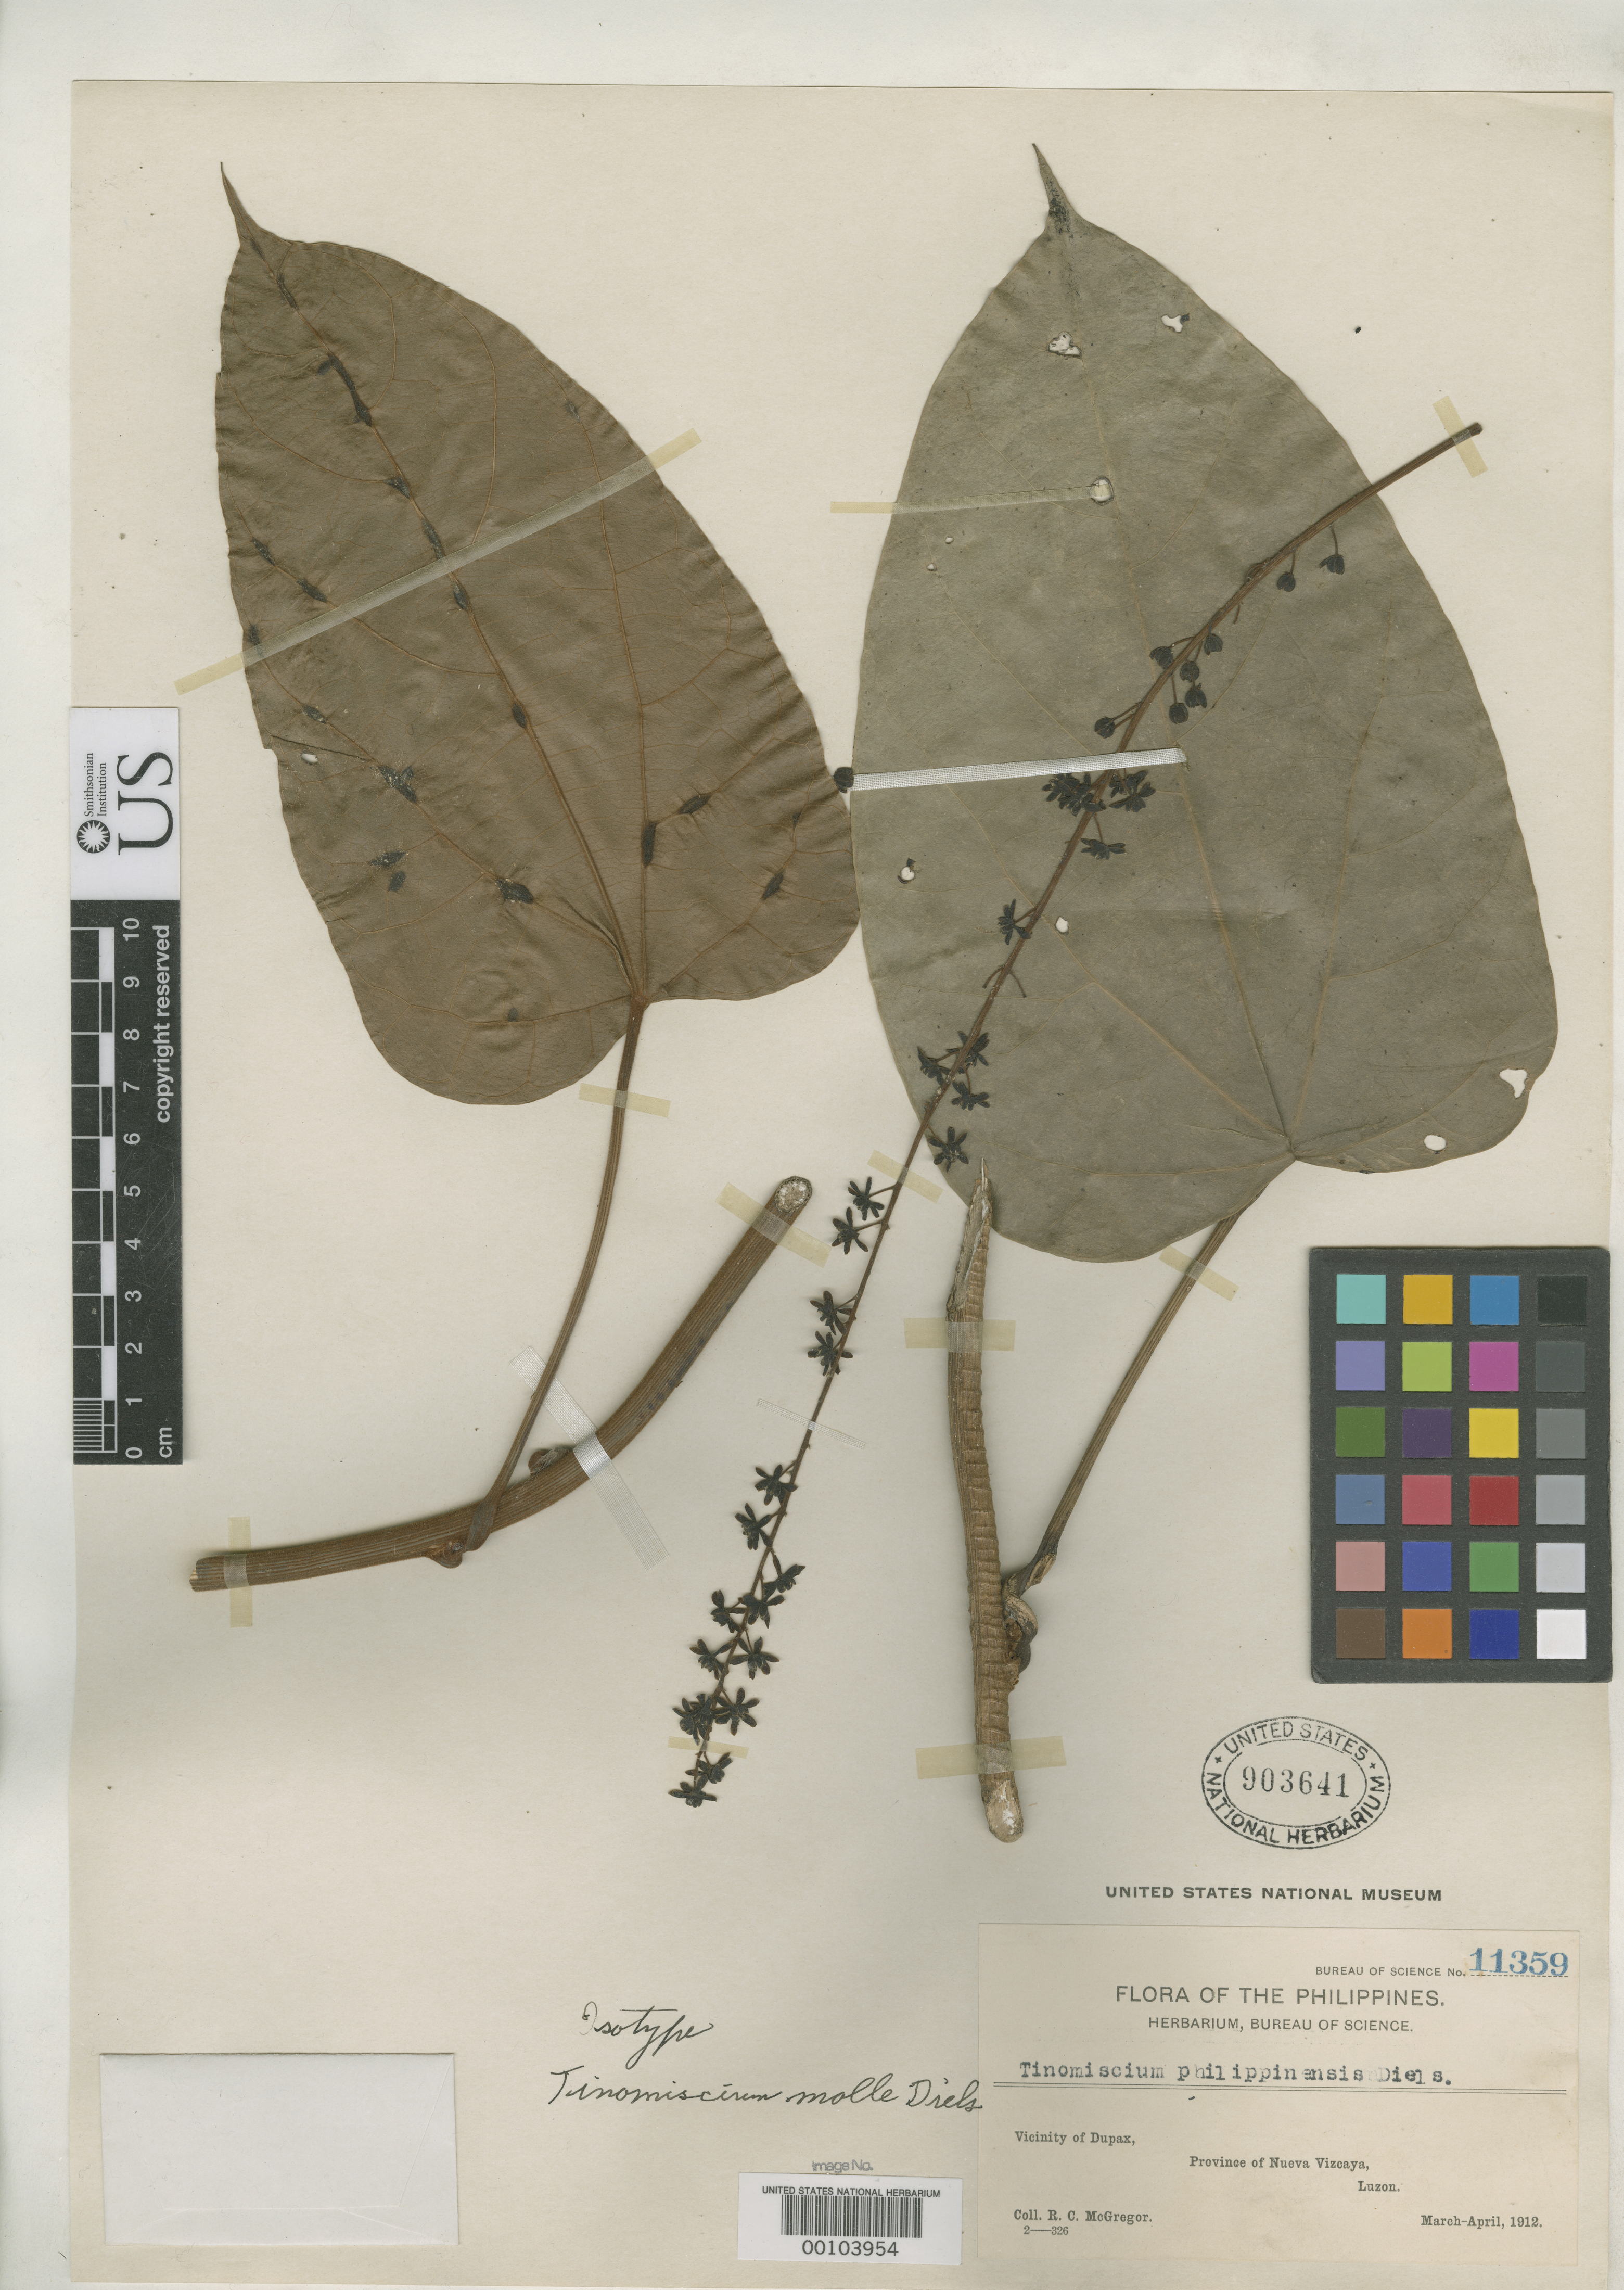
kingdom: Plantae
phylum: Tracheophyta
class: Magnoliopsida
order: Ranunculales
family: Menispermaceae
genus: Tinomiscium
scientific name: Tinomiscium molle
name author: Diels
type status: Isotype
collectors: R. C. McGregor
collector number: Bur. Sci. 11359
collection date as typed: Mar 1912 to -- Apr 1912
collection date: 1912-03/1912-04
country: Philippines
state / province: Cagayan Valley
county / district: Nueva Vizcaya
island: Luzon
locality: Vicinity of Dupax.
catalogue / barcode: US 903641